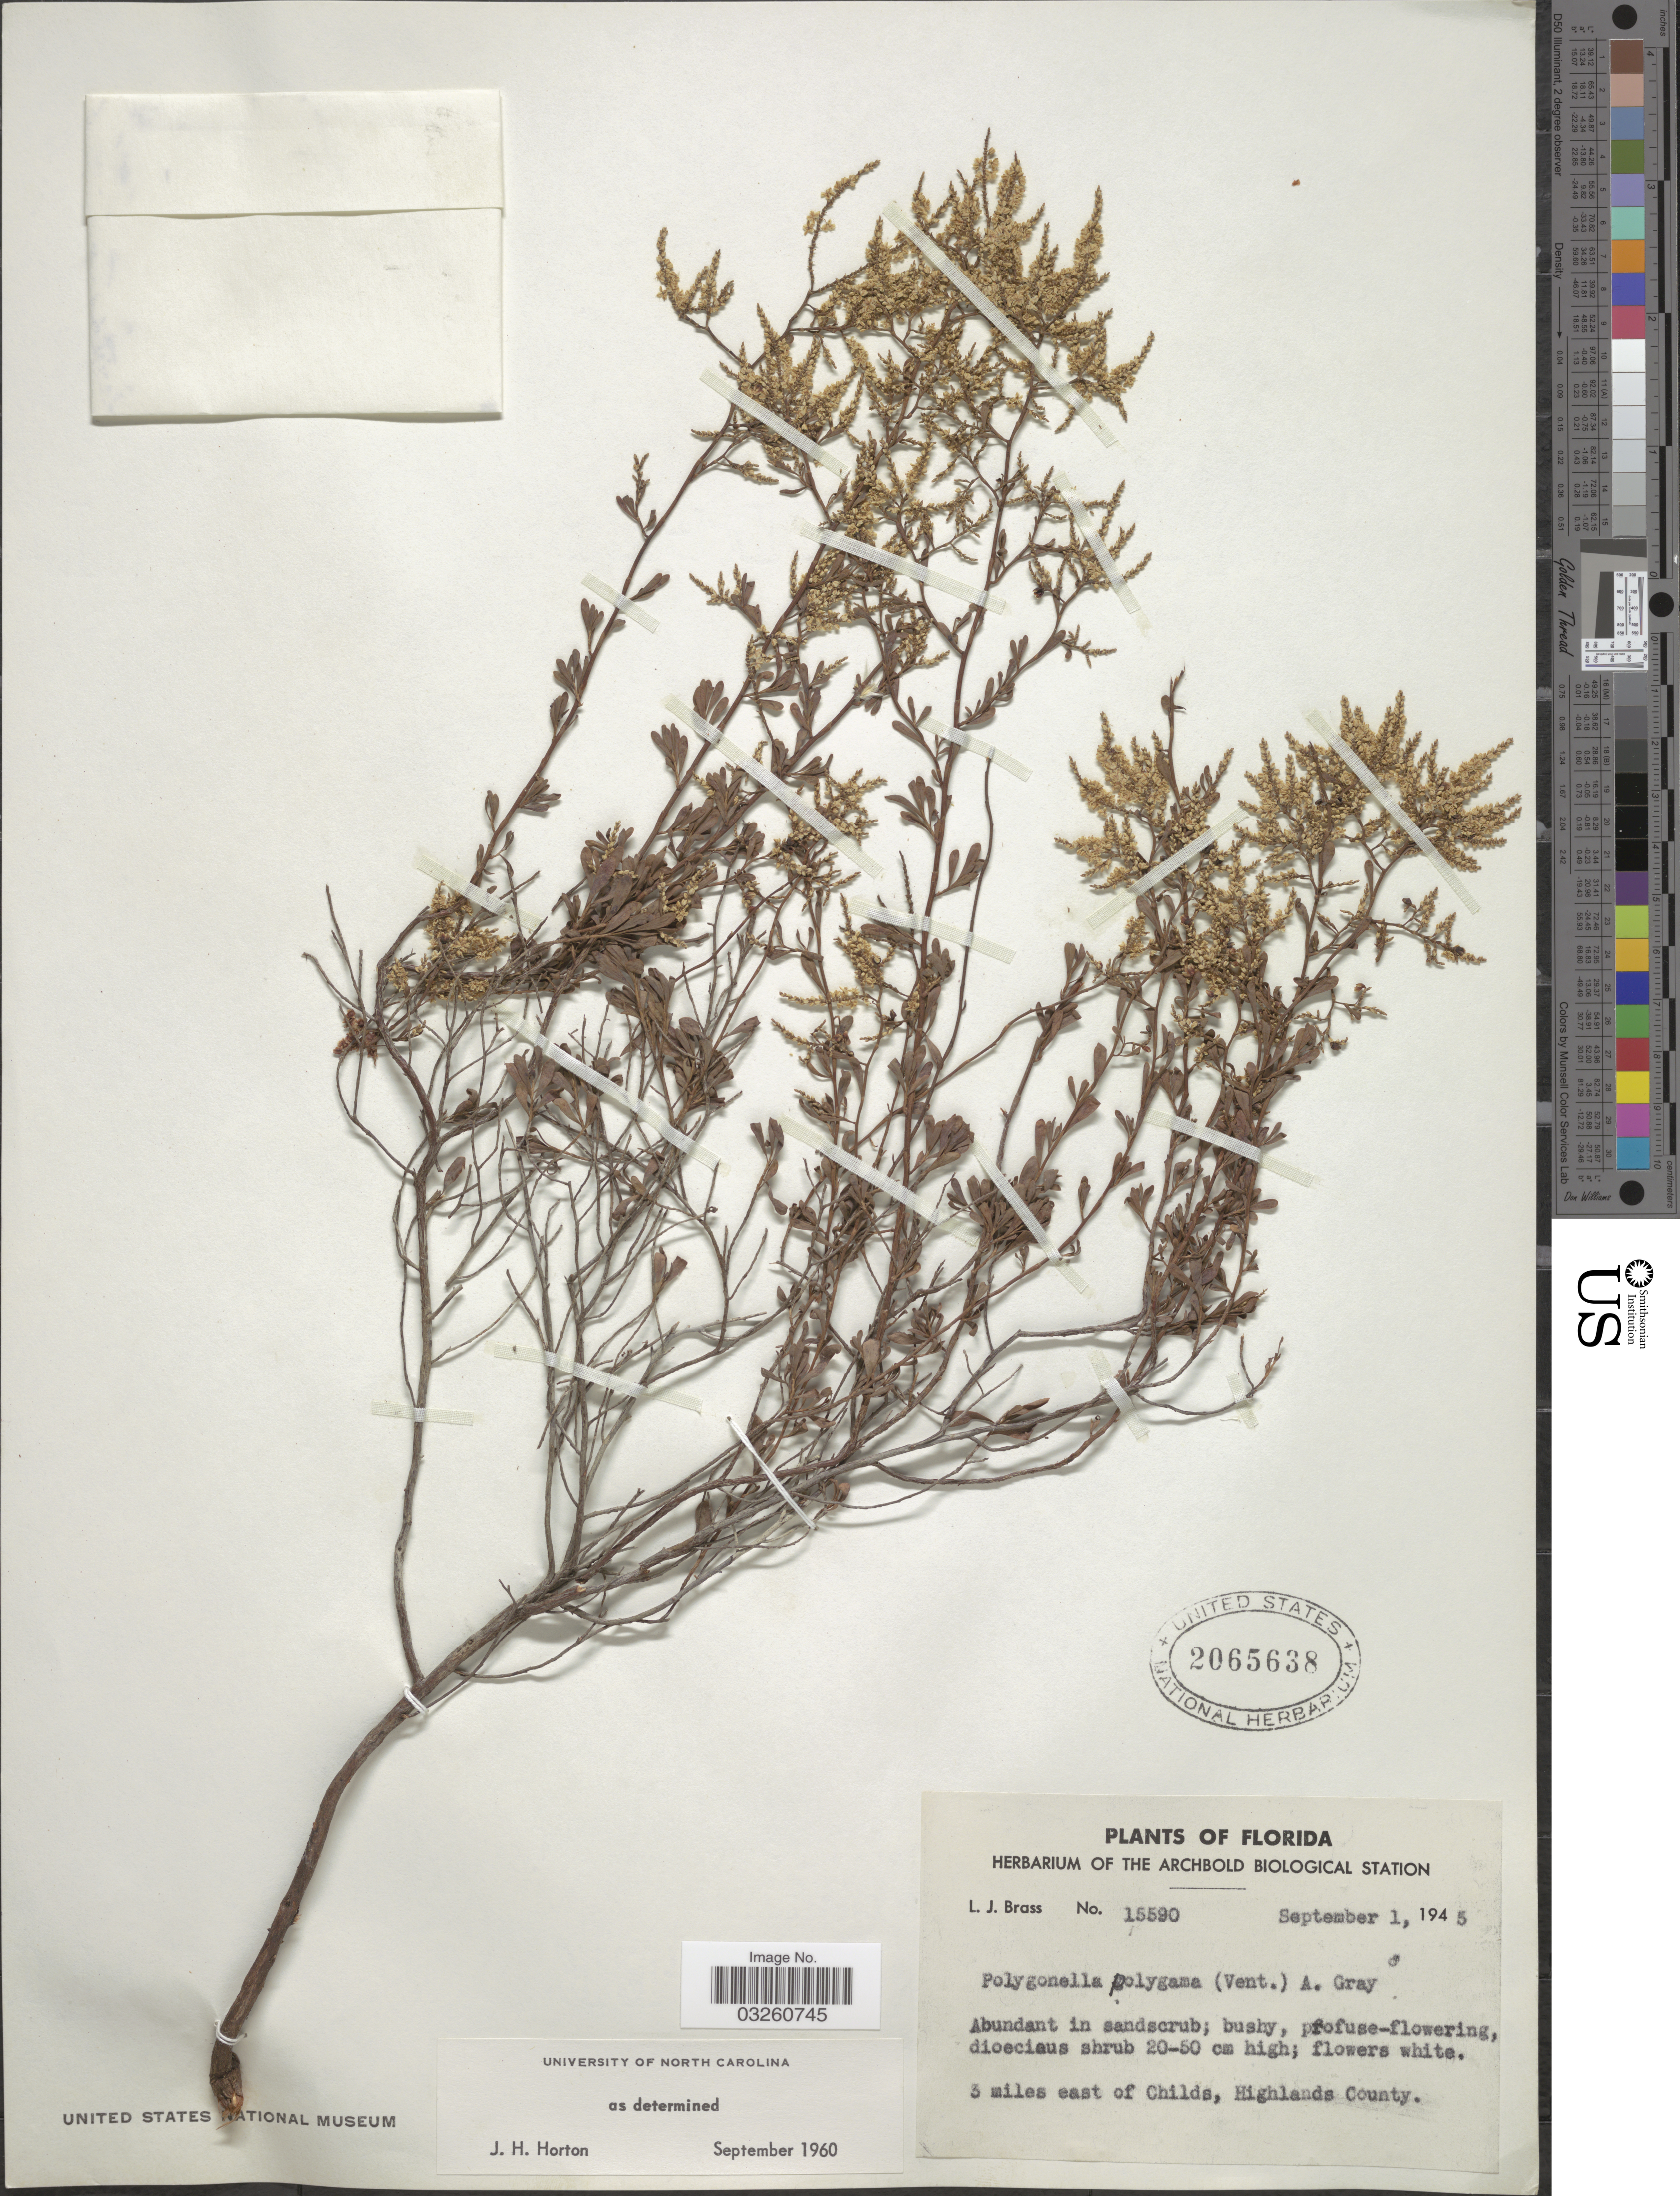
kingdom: Plantae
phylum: Tracheophyta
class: Magnoliopsida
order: Caryophyllales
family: Polygonaceae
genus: Polygonella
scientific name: Polygonella polygama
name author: (Vent.) Engelm. & A. Gray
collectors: L. J. Brass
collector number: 15590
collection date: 1945-09-01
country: United States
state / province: Florida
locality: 3 miles east of Childs, Highlands County.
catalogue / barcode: US 2065638